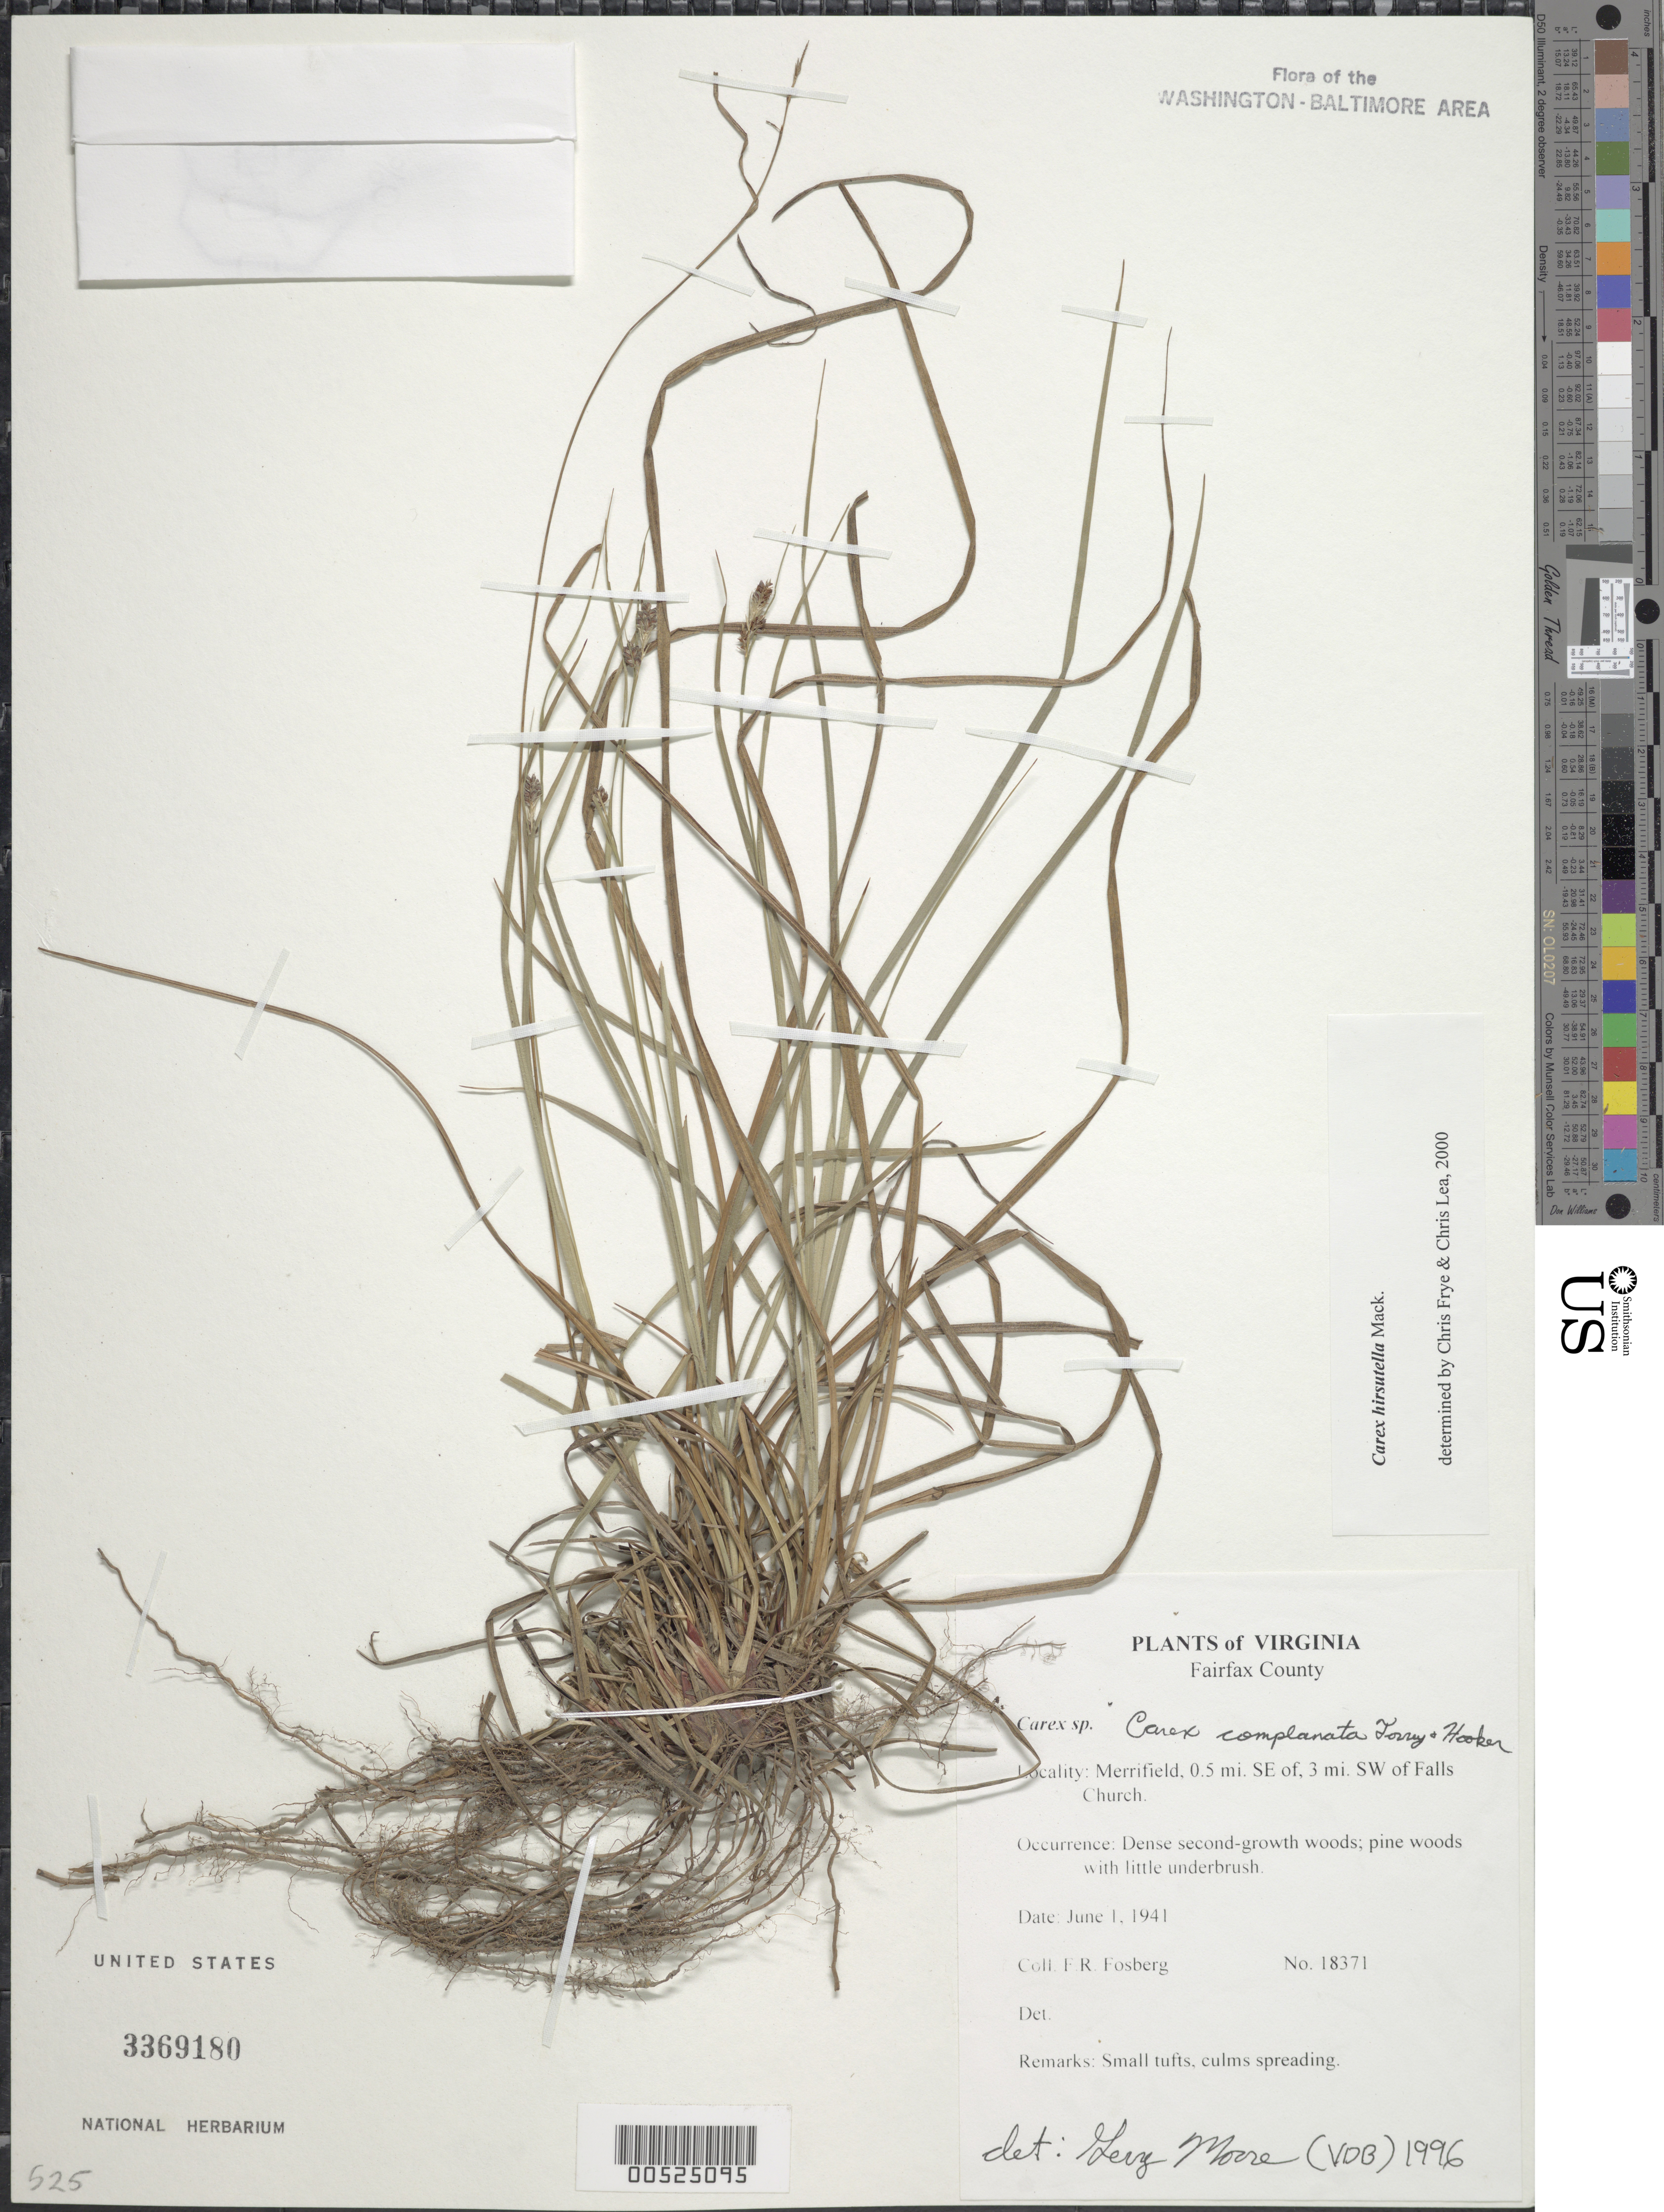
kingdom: Plantae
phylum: Tracheophyta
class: Liliopsida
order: Poales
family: Cyperaceae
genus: Carex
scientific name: Carex hirsutella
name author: Mack.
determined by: Moore, G., (VDB), Vanderbilt University Herbarium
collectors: F. R. Fosberg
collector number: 18371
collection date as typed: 01 Jun 1941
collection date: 1941-06-01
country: United States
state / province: Virginia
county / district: Fairfax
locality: Merrifield, 0.5 mi. SE of, 3 mi. SW of Falls Church.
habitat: Dense second-growth woods; pine woods with little underbrush.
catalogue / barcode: US 3369180